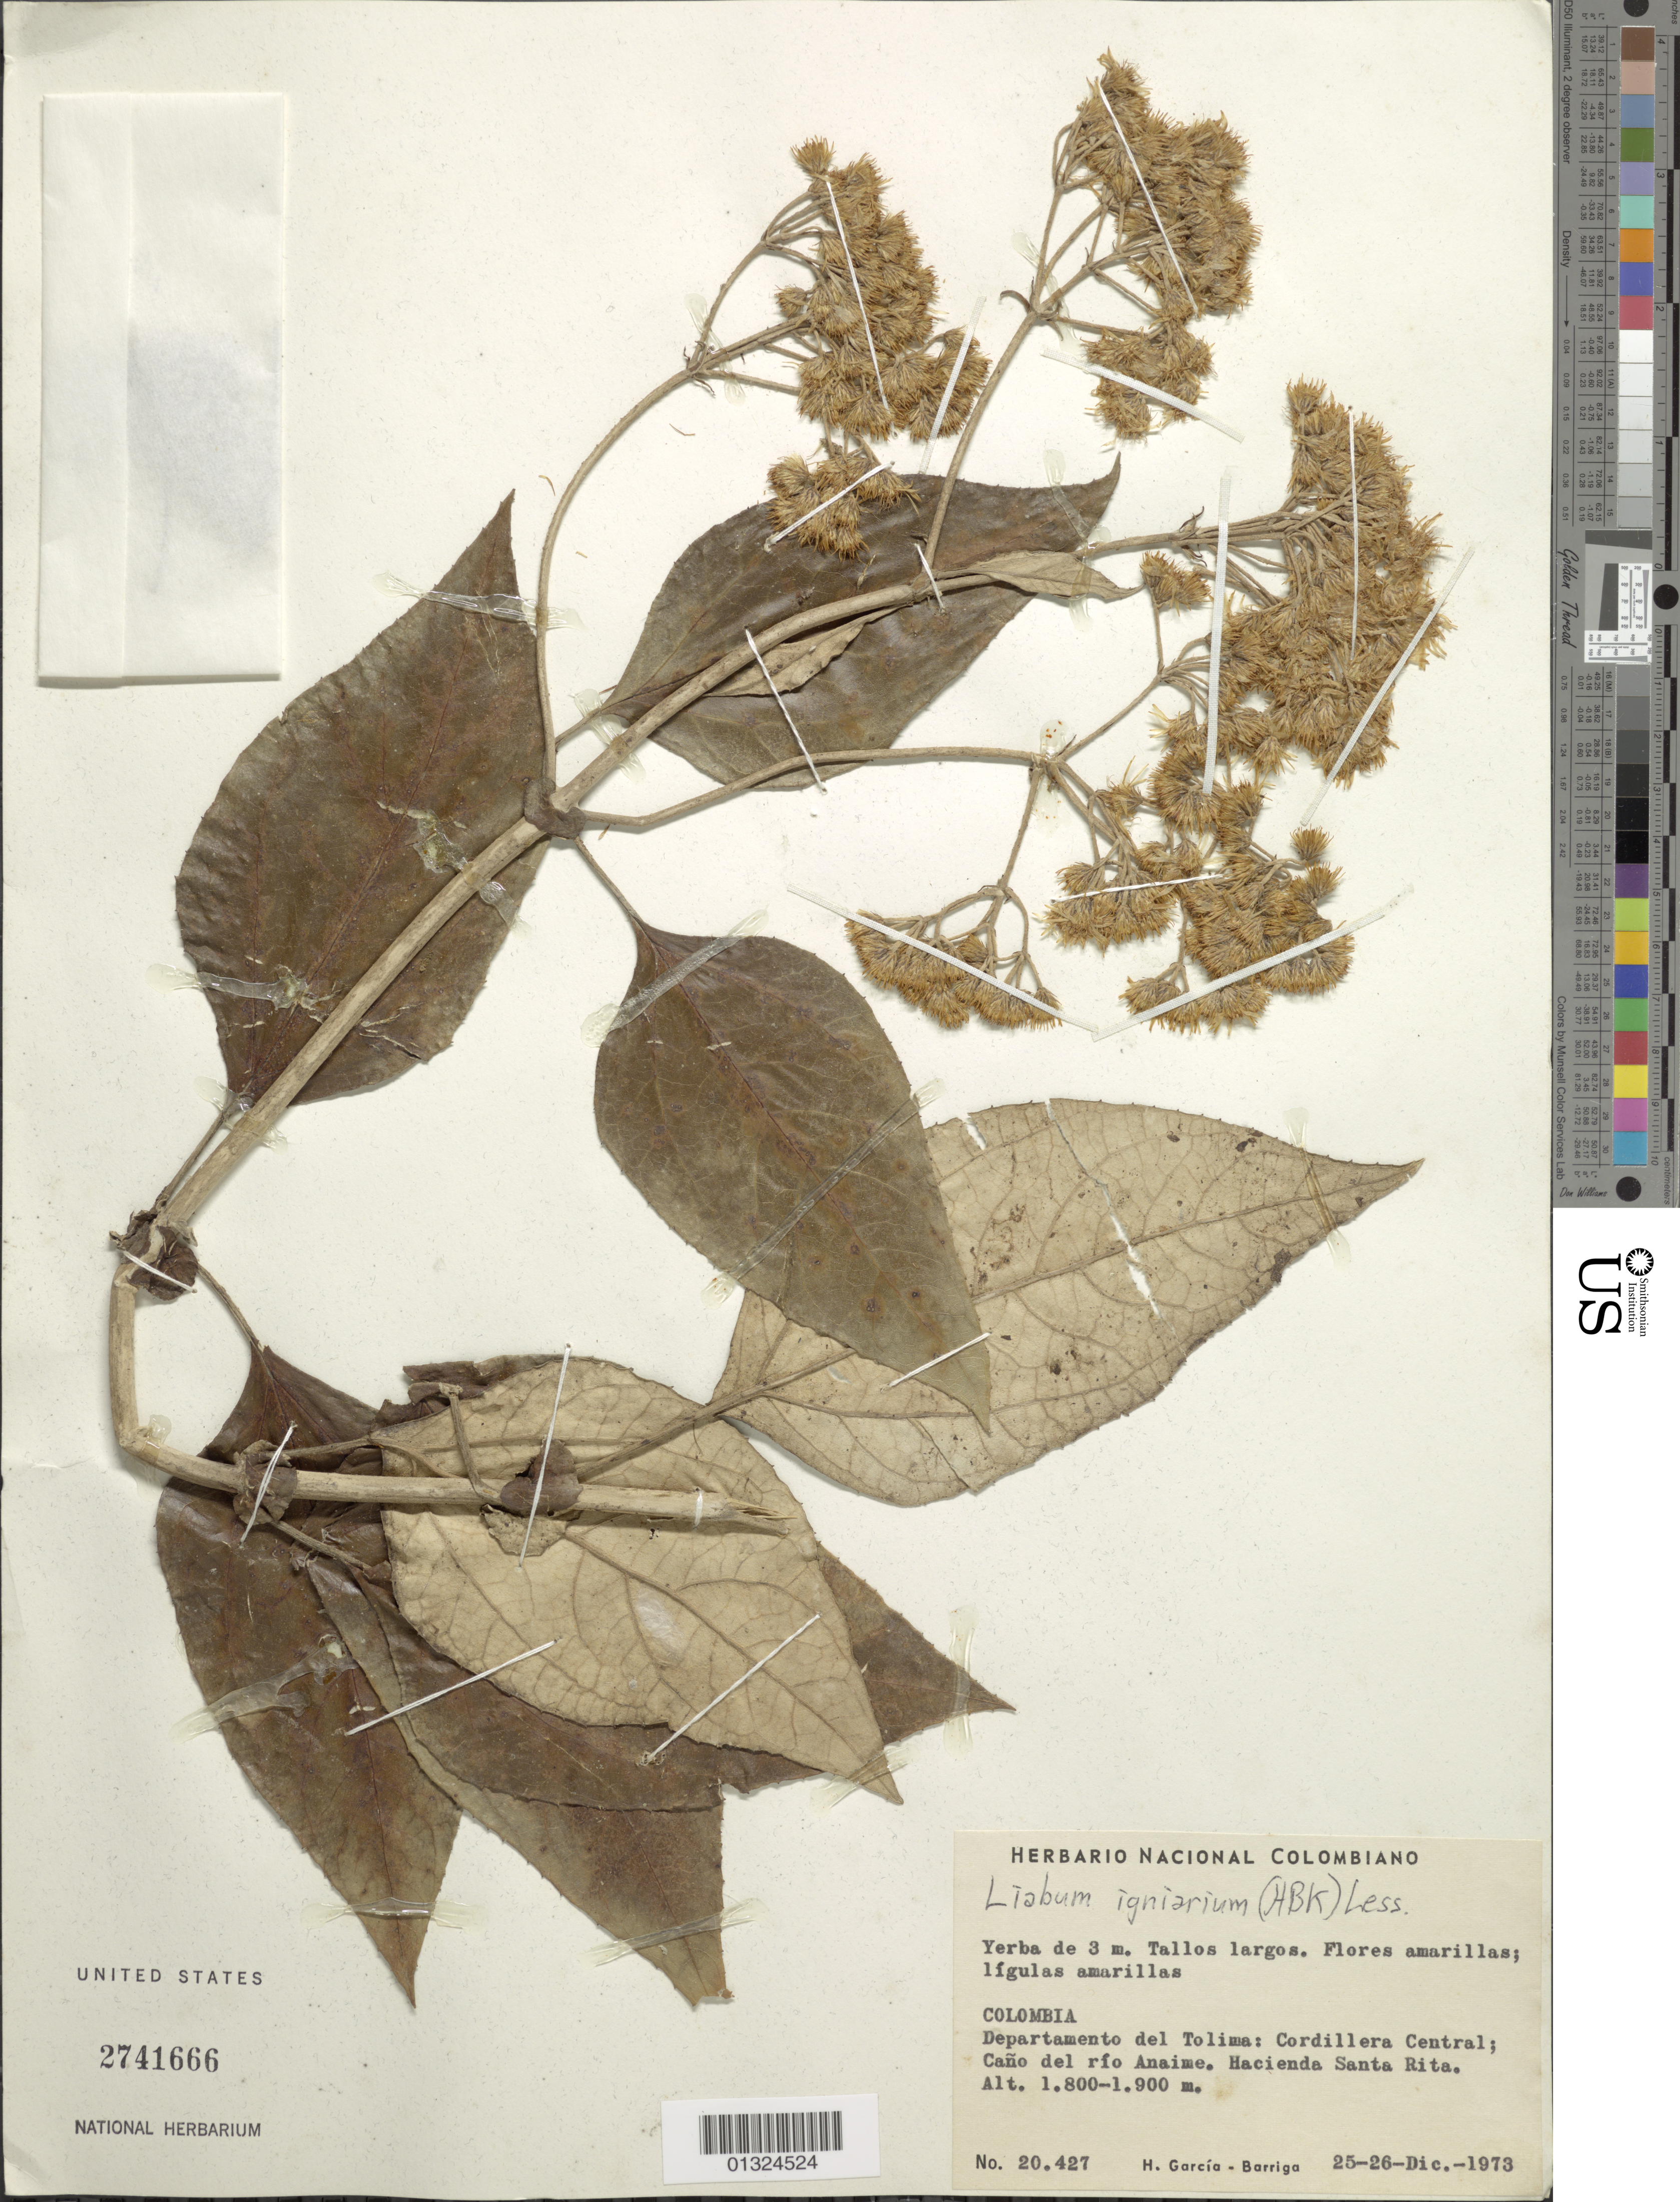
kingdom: Plantae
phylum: Tracheophyta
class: Magnoliopsida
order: Asterales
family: Asteraceae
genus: Liabum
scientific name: Liabum igniarium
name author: Less.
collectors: H. García Barriga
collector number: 20427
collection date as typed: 25 Dec 1973 and 26 Dec 1973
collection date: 1973-12-25,1973-12-26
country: Colombia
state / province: Tolima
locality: Hacienda Santa Rita, Caño del Rio Anaime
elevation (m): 1800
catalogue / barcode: US 2741666